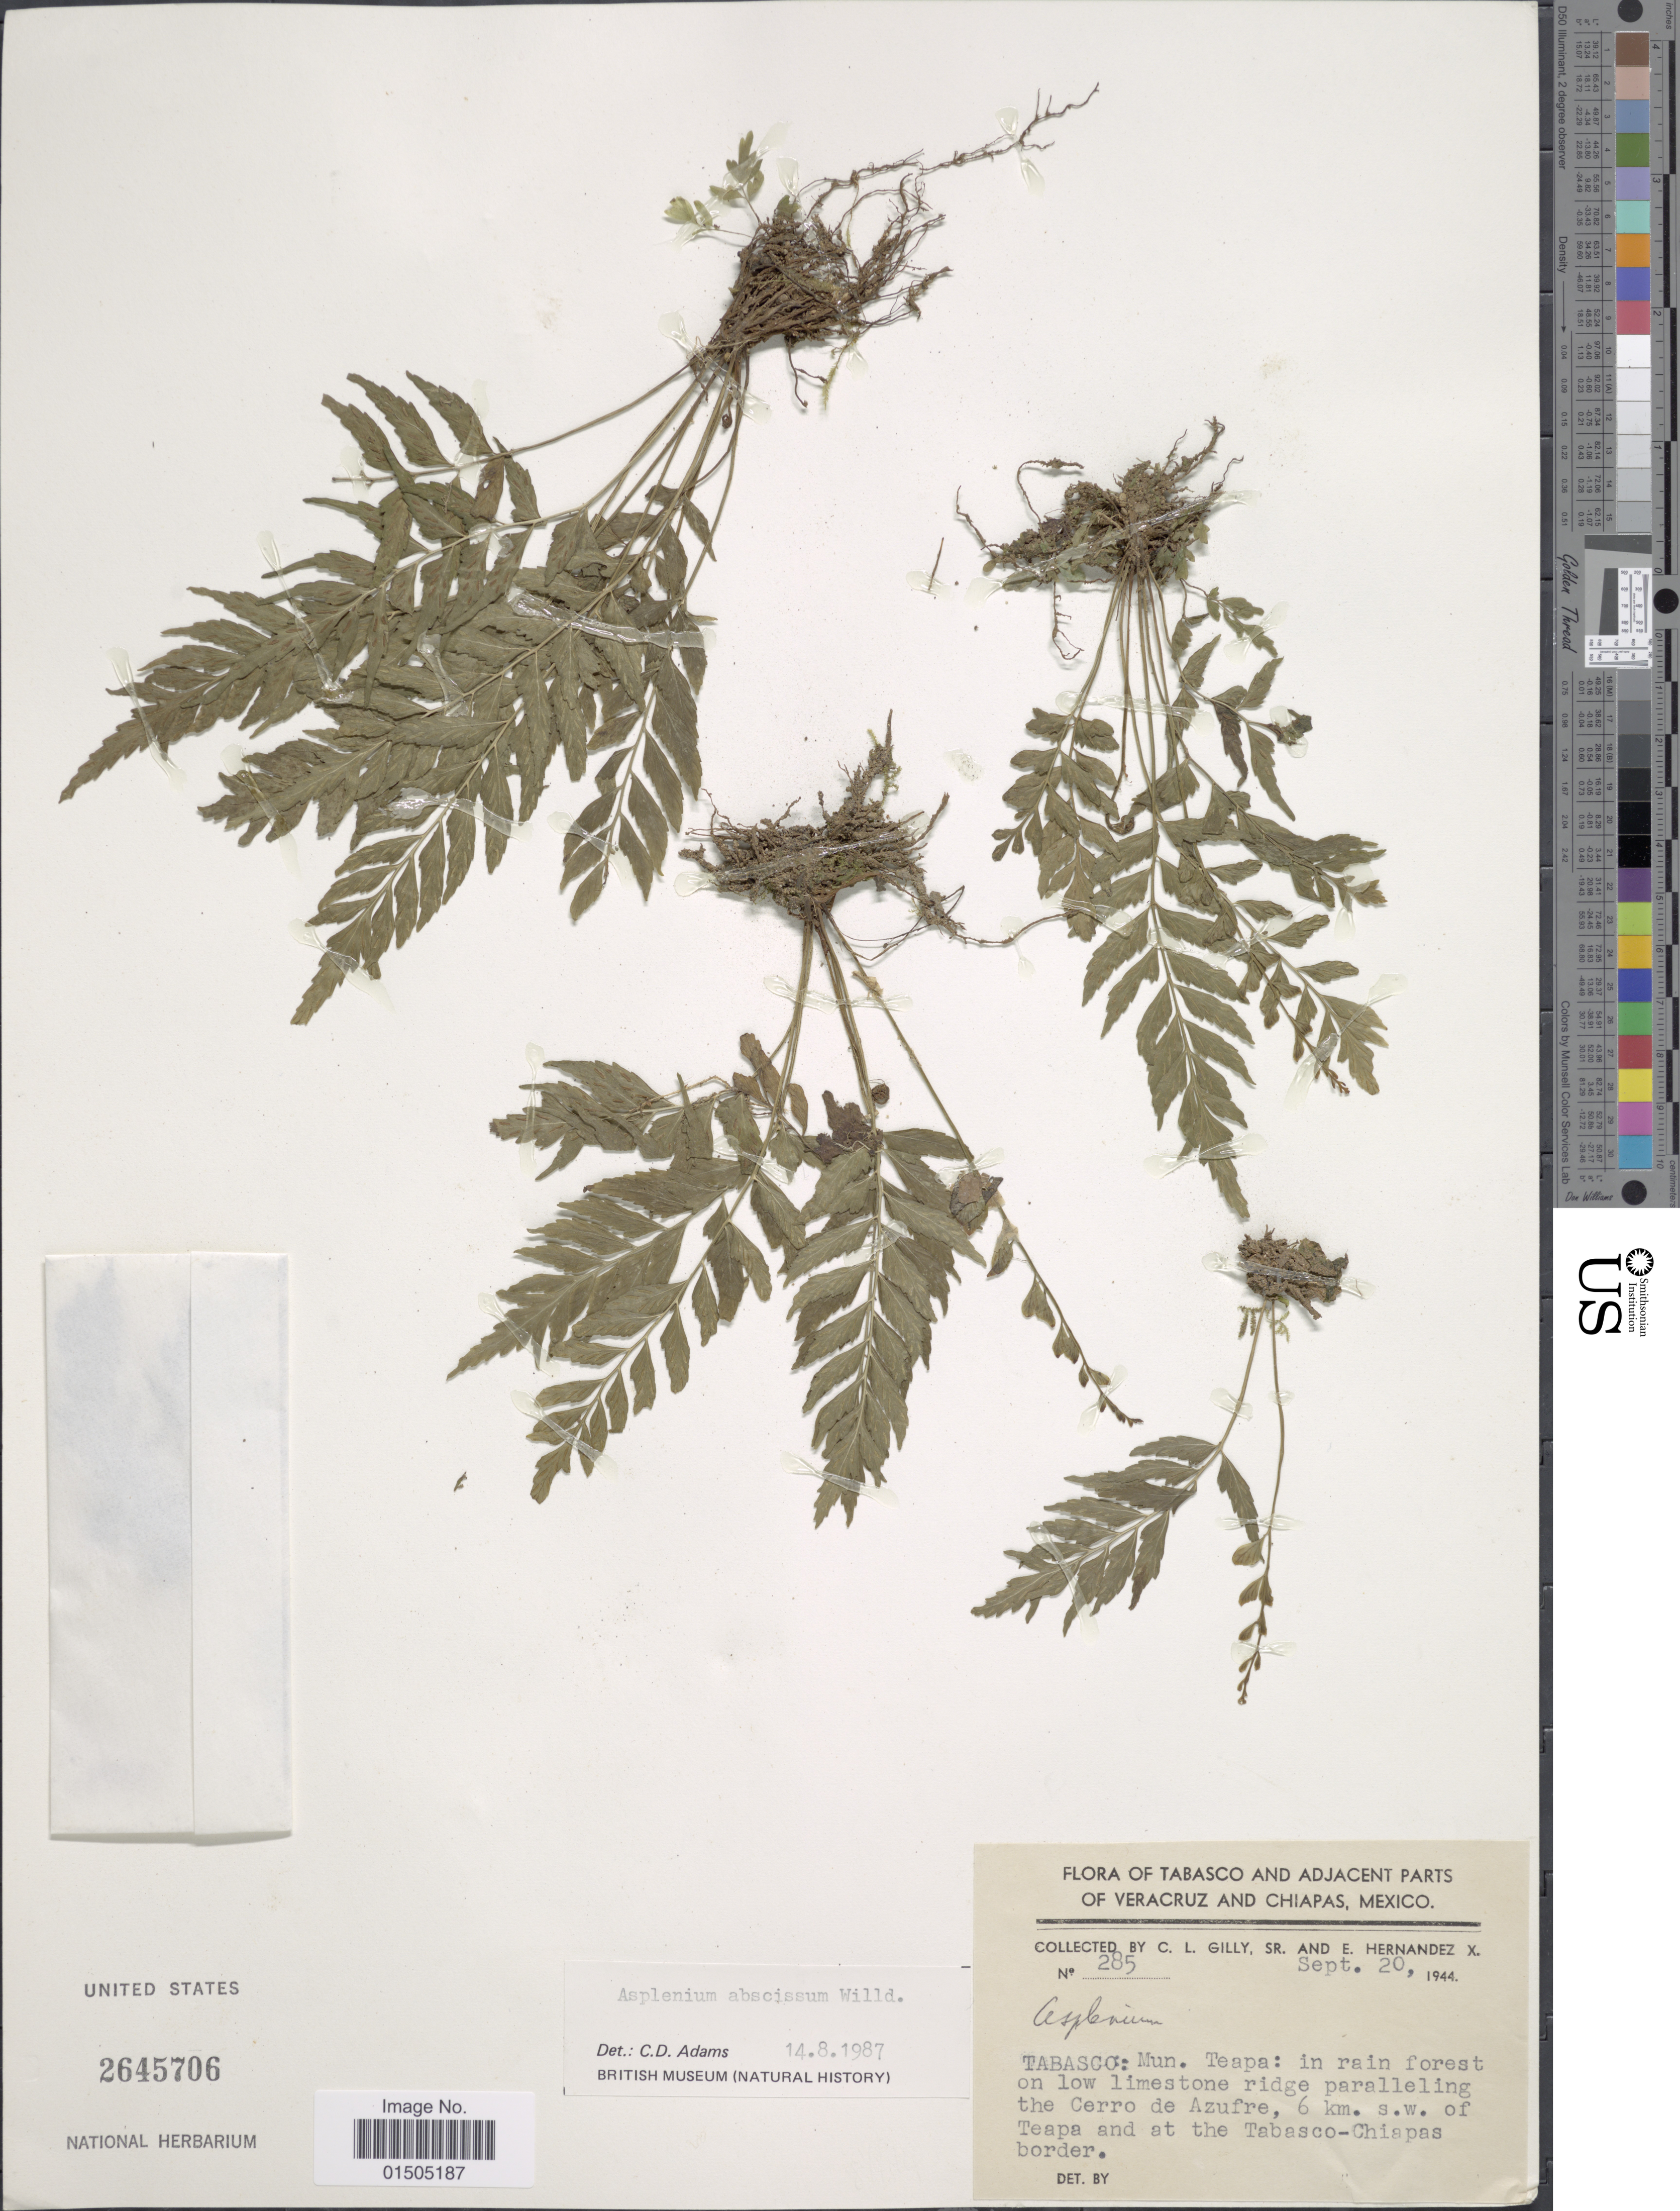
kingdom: Plantae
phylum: Tracheophyta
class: Polypodiopsida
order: Polypodiales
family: Aspleniaceae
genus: Asplenium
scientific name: Asplenium abscissum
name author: Willd.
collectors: C. Gilly, S. Hernández & E. Hernandez X.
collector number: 285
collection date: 1944-09-20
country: Mexico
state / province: Tabasco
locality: Tabasco and adjacent parts of Veracruz and Chiapas. Mun. Teapa: in rain forest on low limestone ridge paralleling the Cerro de Azufre, 6 km. s.w. of Teapa and at the Tabasco-Chiapas border.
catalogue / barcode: US 2645706